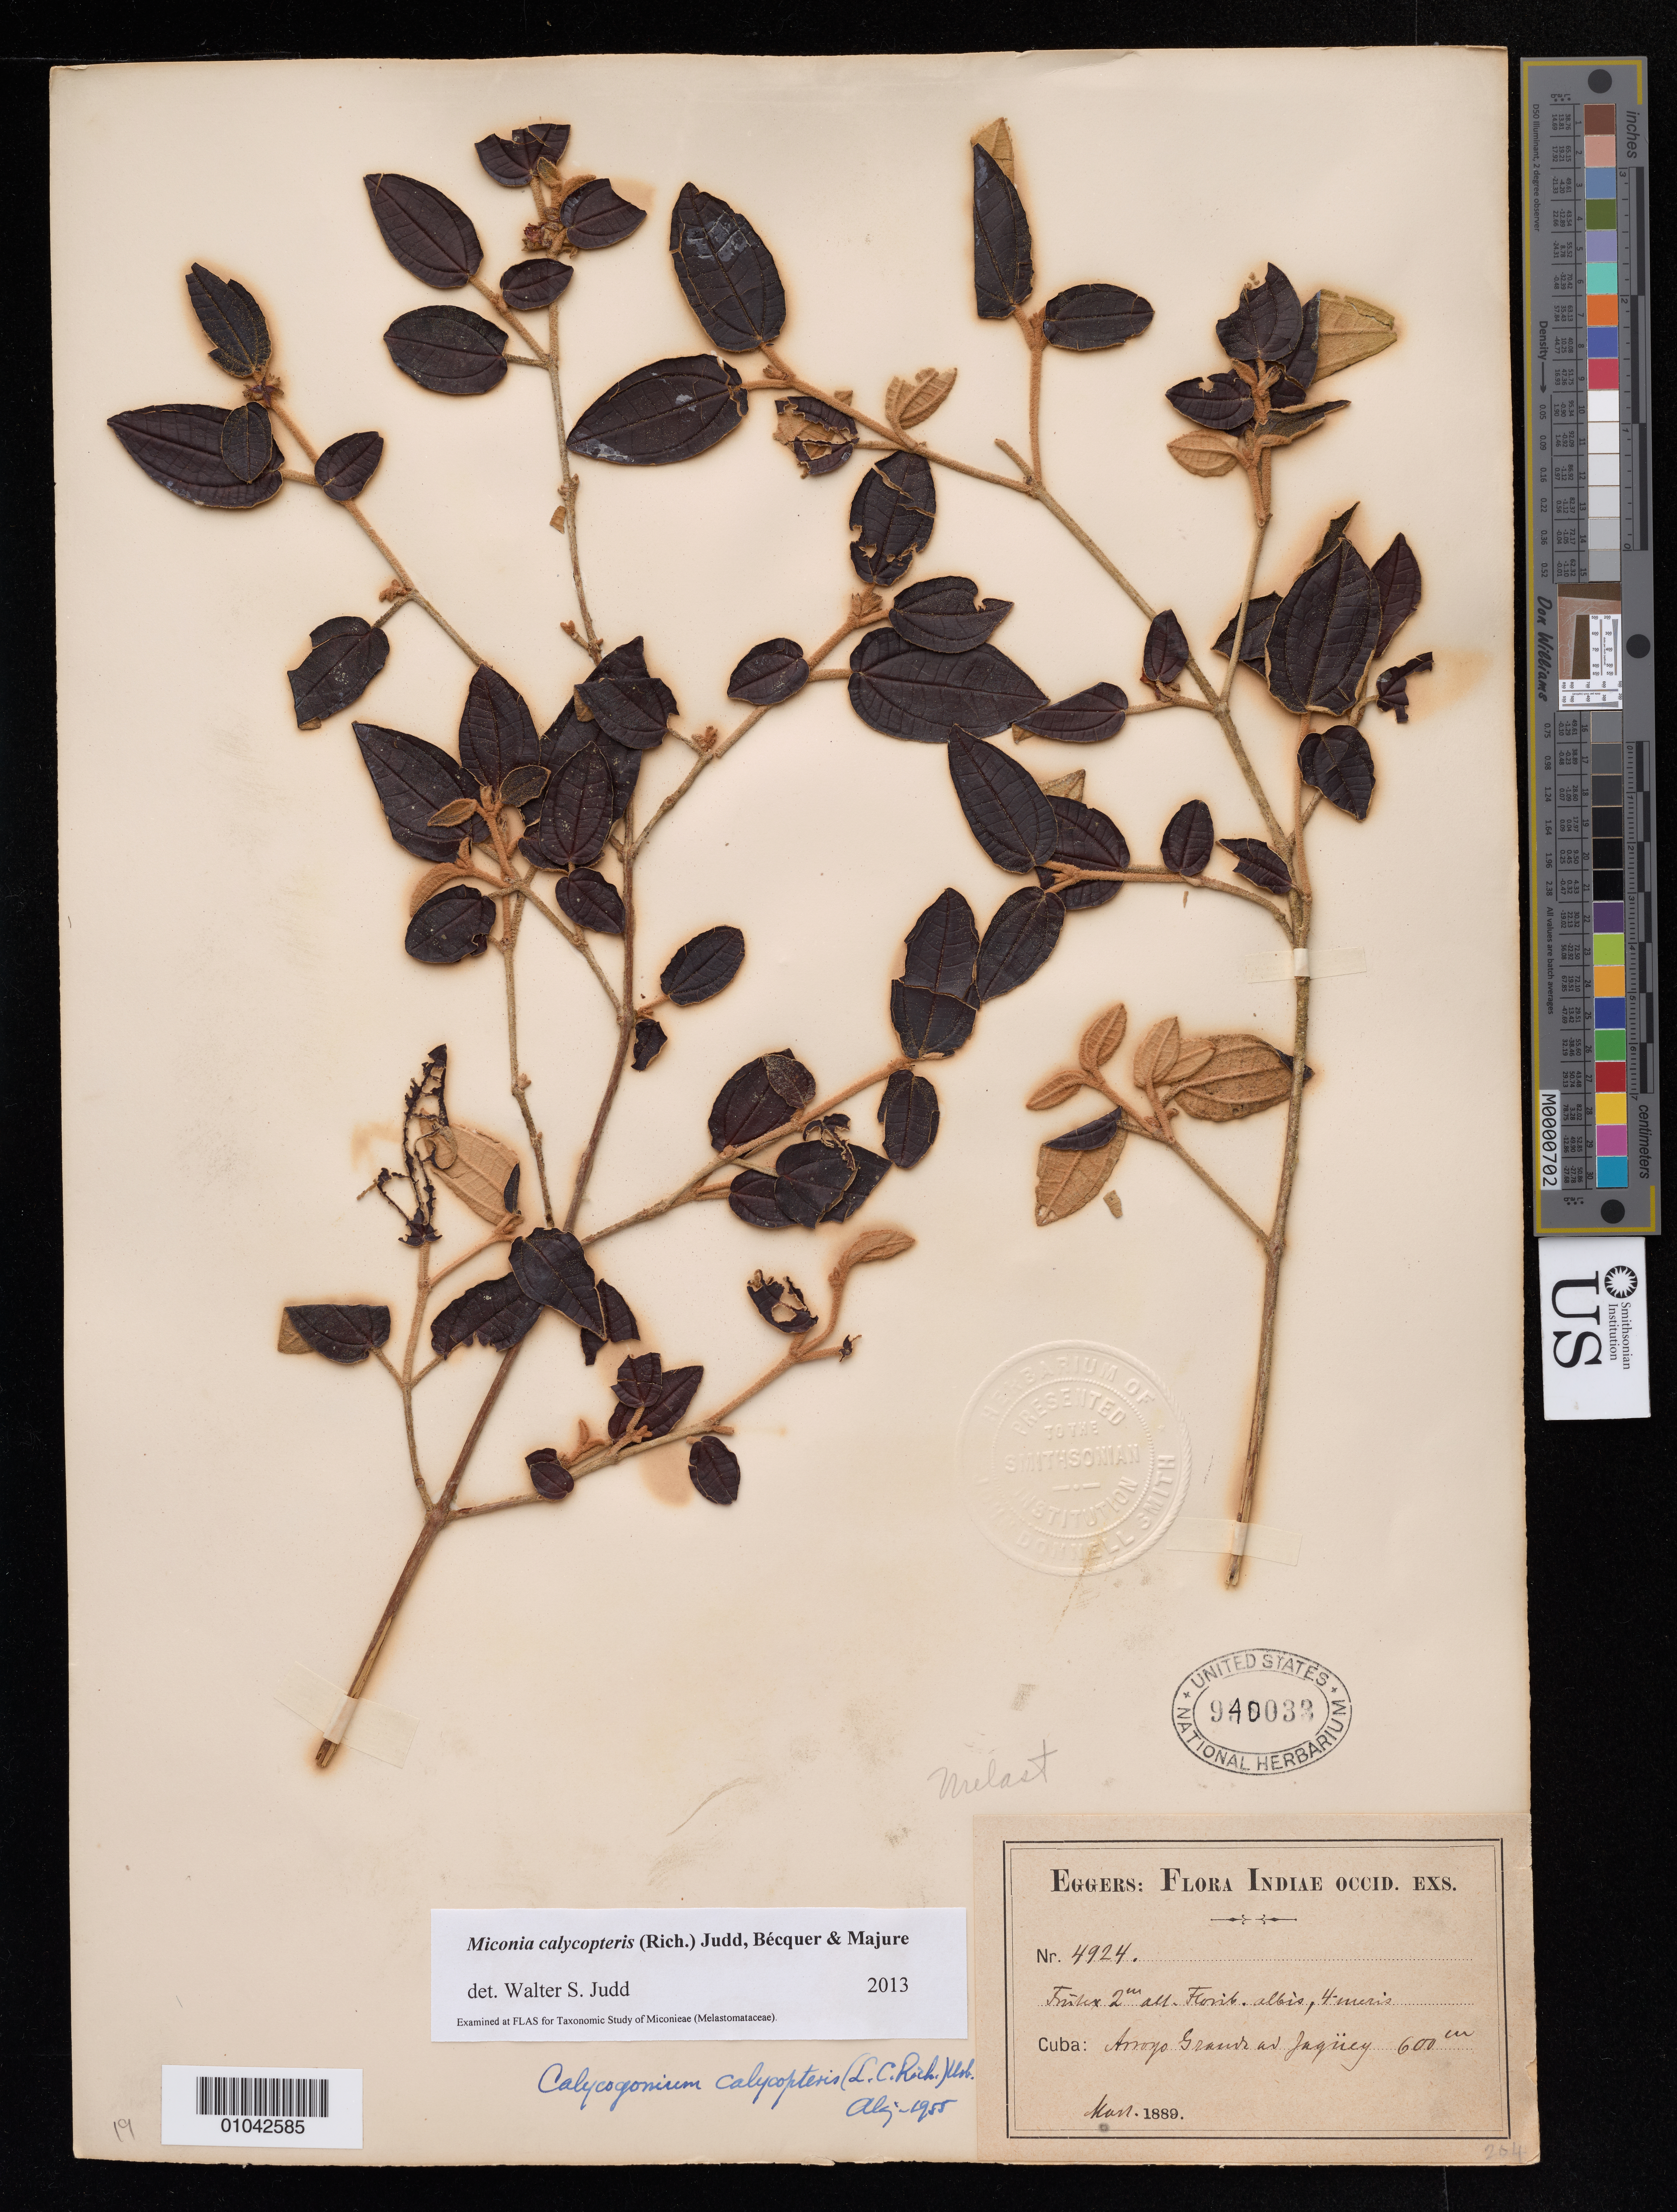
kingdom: Plantae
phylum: Tracheophyta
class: Magnoliopsida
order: Myrtales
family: Melastomataceae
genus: Miconia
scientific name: Miconia calycopteris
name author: (Rich.) Judd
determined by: Judd, Walter S.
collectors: H. F. A. von Eggers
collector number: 4924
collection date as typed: Mar 1889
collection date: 1889-03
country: Cuba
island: Cuba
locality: Arroyo Grande ad Jaqüey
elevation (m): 600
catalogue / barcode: US 940033